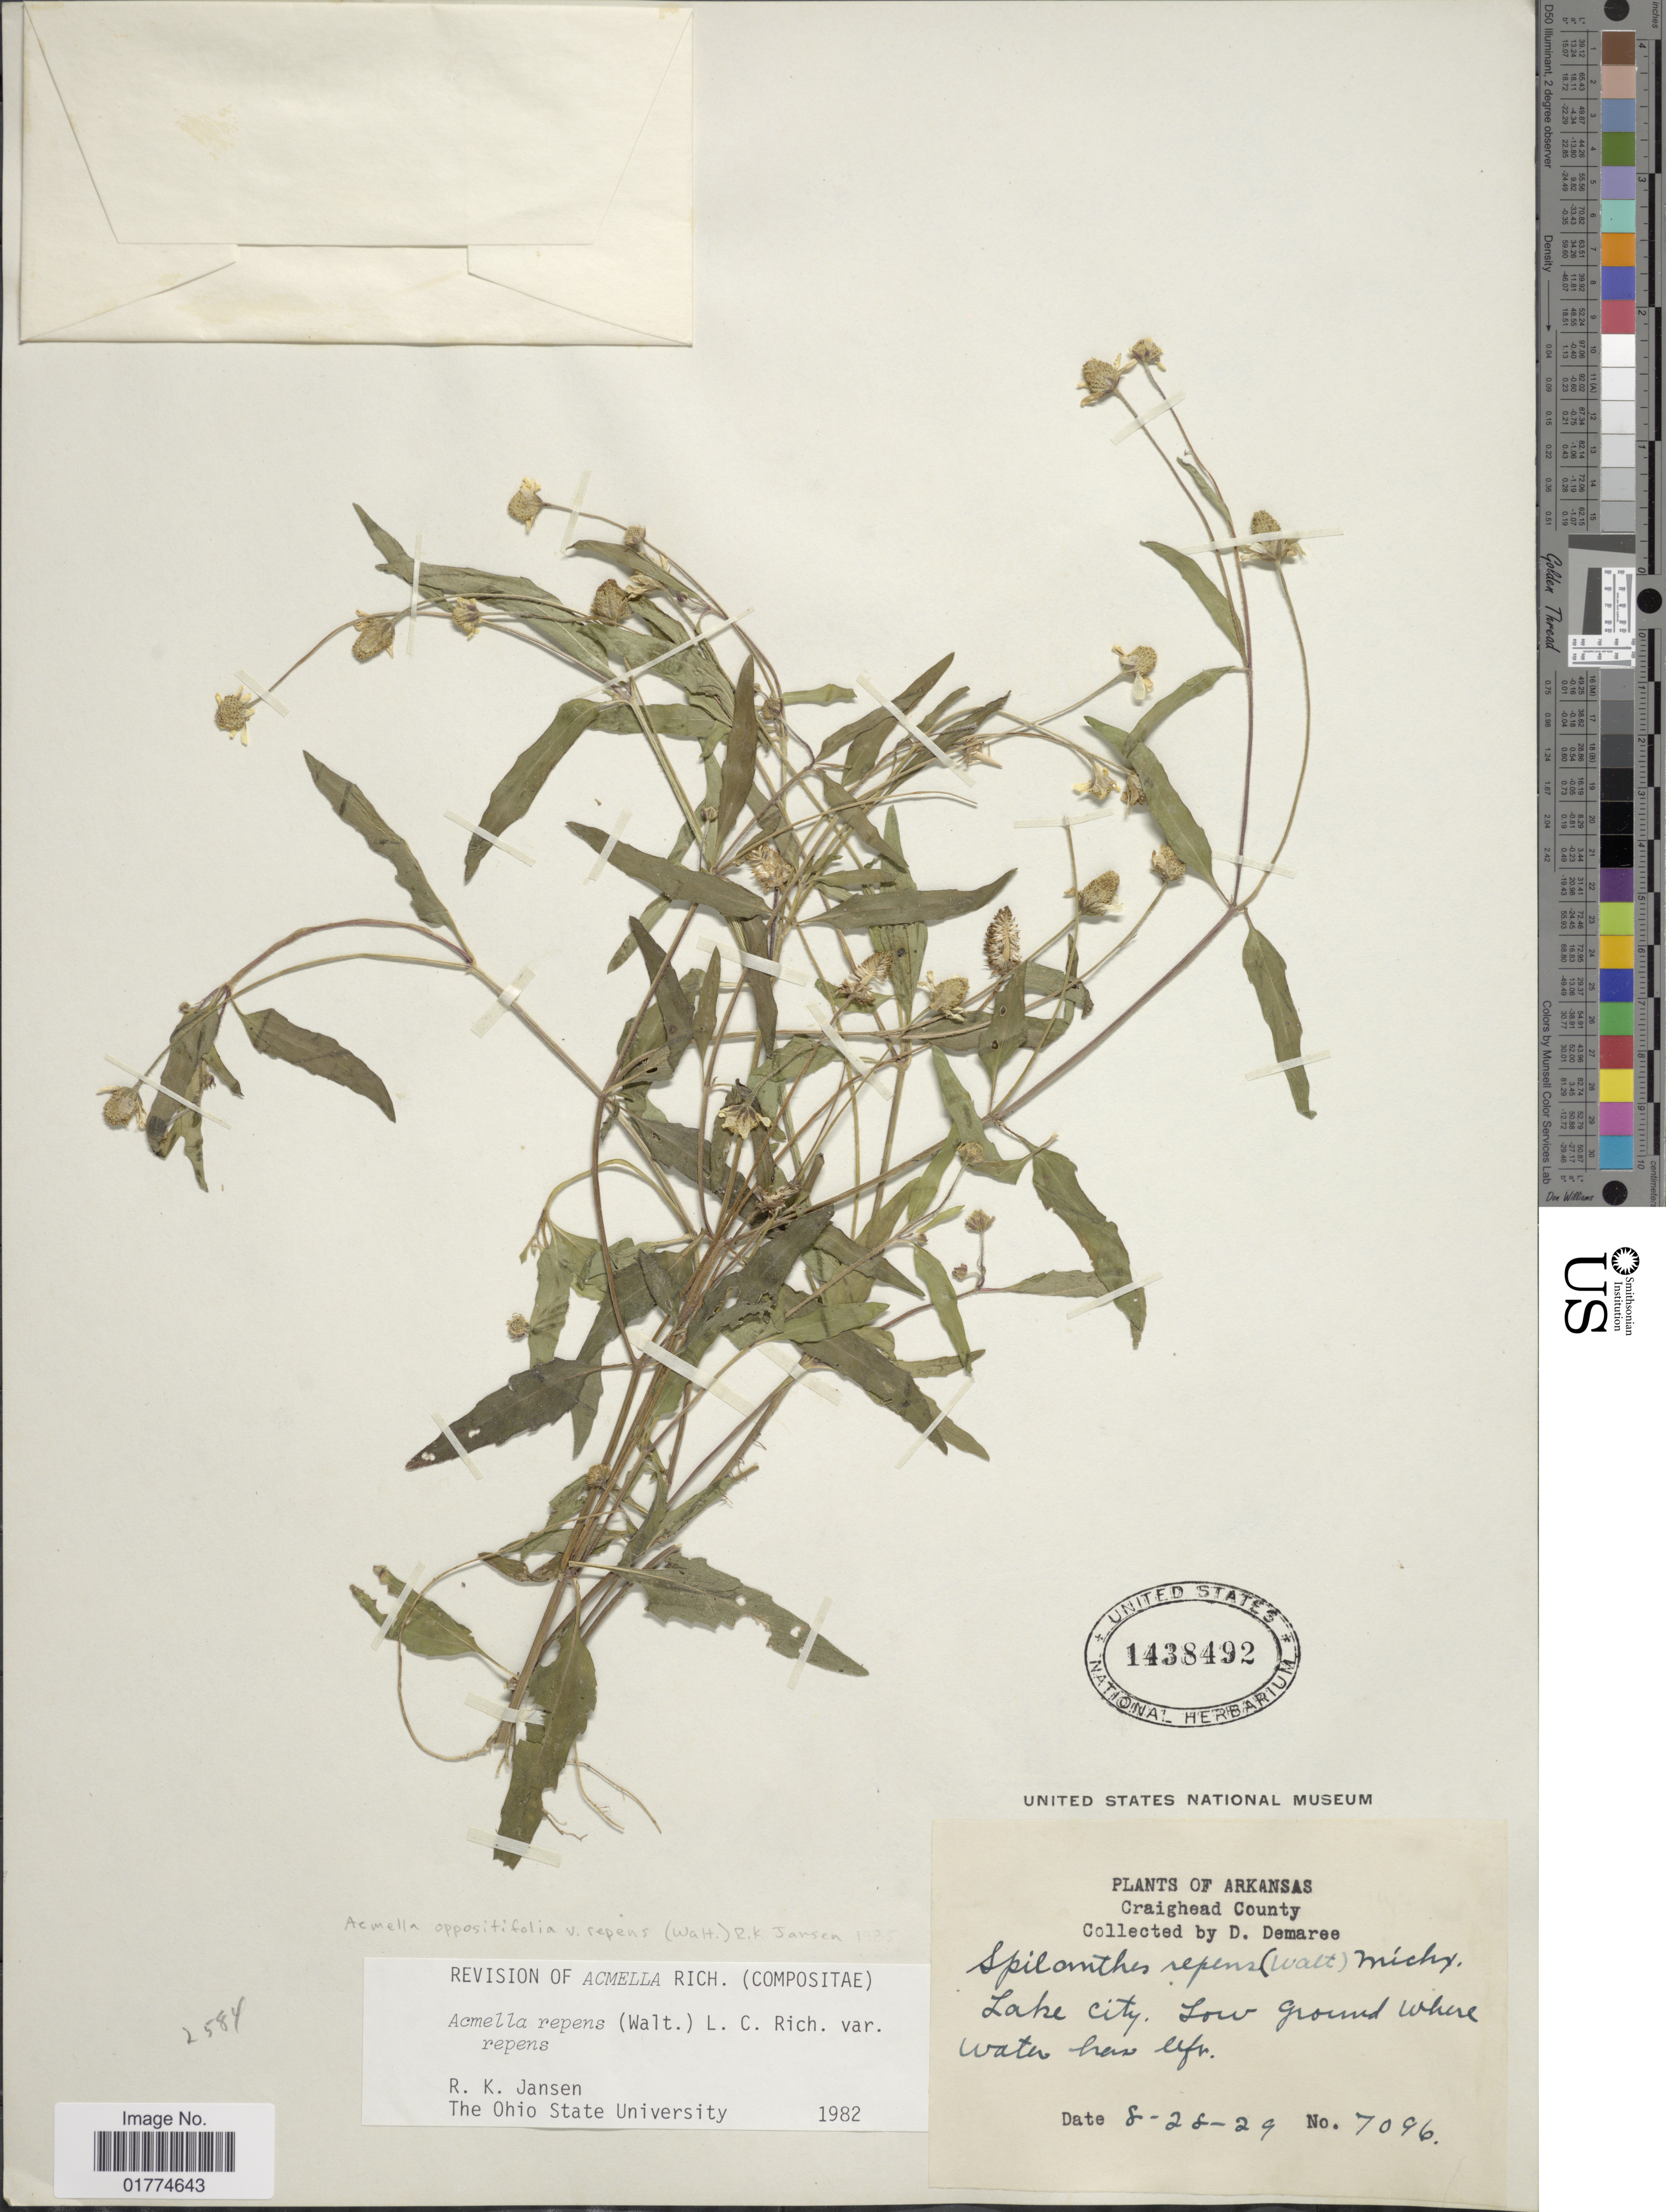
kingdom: Plantae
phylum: Tracheophyta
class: Magnoliopsida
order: Asterales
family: Asteraceae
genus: Acmella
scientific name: Acmella oppositifolia var. repens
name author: (Walter) R.K. Jansen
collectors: D. Demaree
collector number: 7096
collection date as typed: Transcribed d/m/y: 28/8/29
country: United States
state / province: Arkansas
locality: Craighead County. Lake City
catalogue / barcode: US 1438492